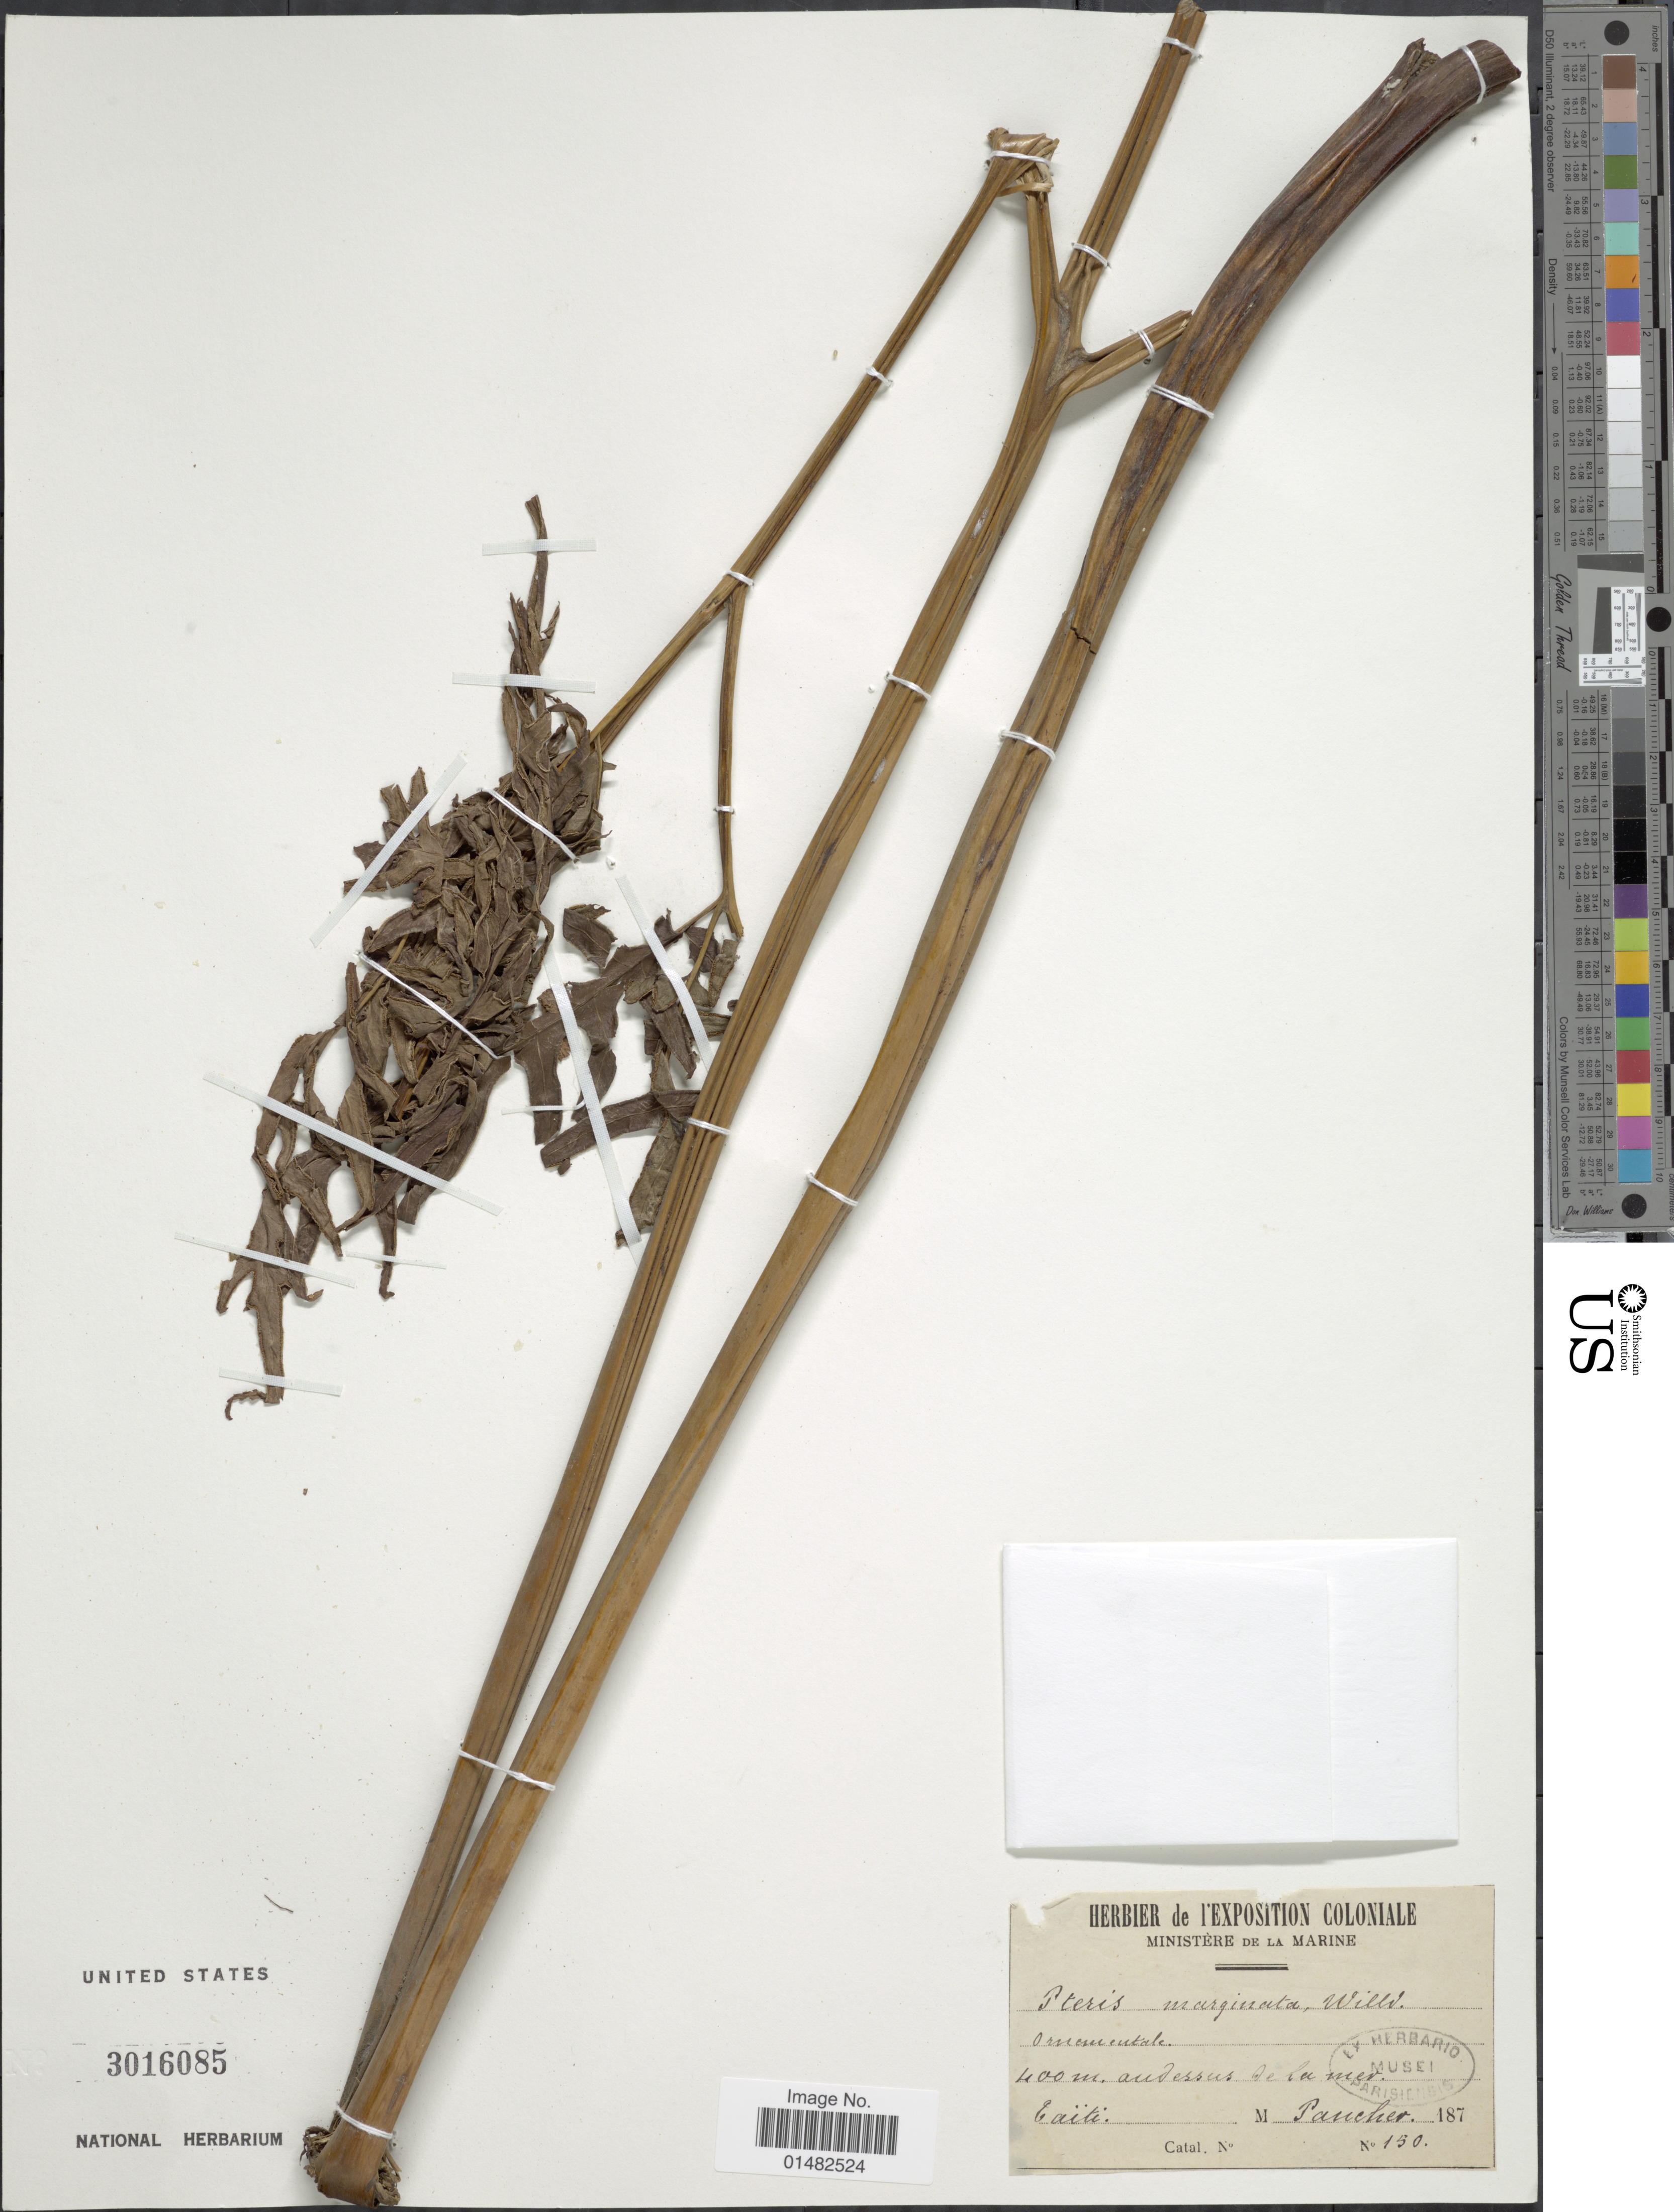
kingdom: Plantae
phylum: Tracheophyta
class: Polypodiopsida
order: Polypodiales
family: Pteridaceae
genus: Pteris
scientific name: Pteris tripartita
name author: Sw.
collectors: Pancher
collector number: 150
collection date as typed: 187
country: French Polynesia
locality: La Marine, audessus De la mier, Eaiti [interpreted]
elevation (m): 400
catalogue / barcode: US 3019085